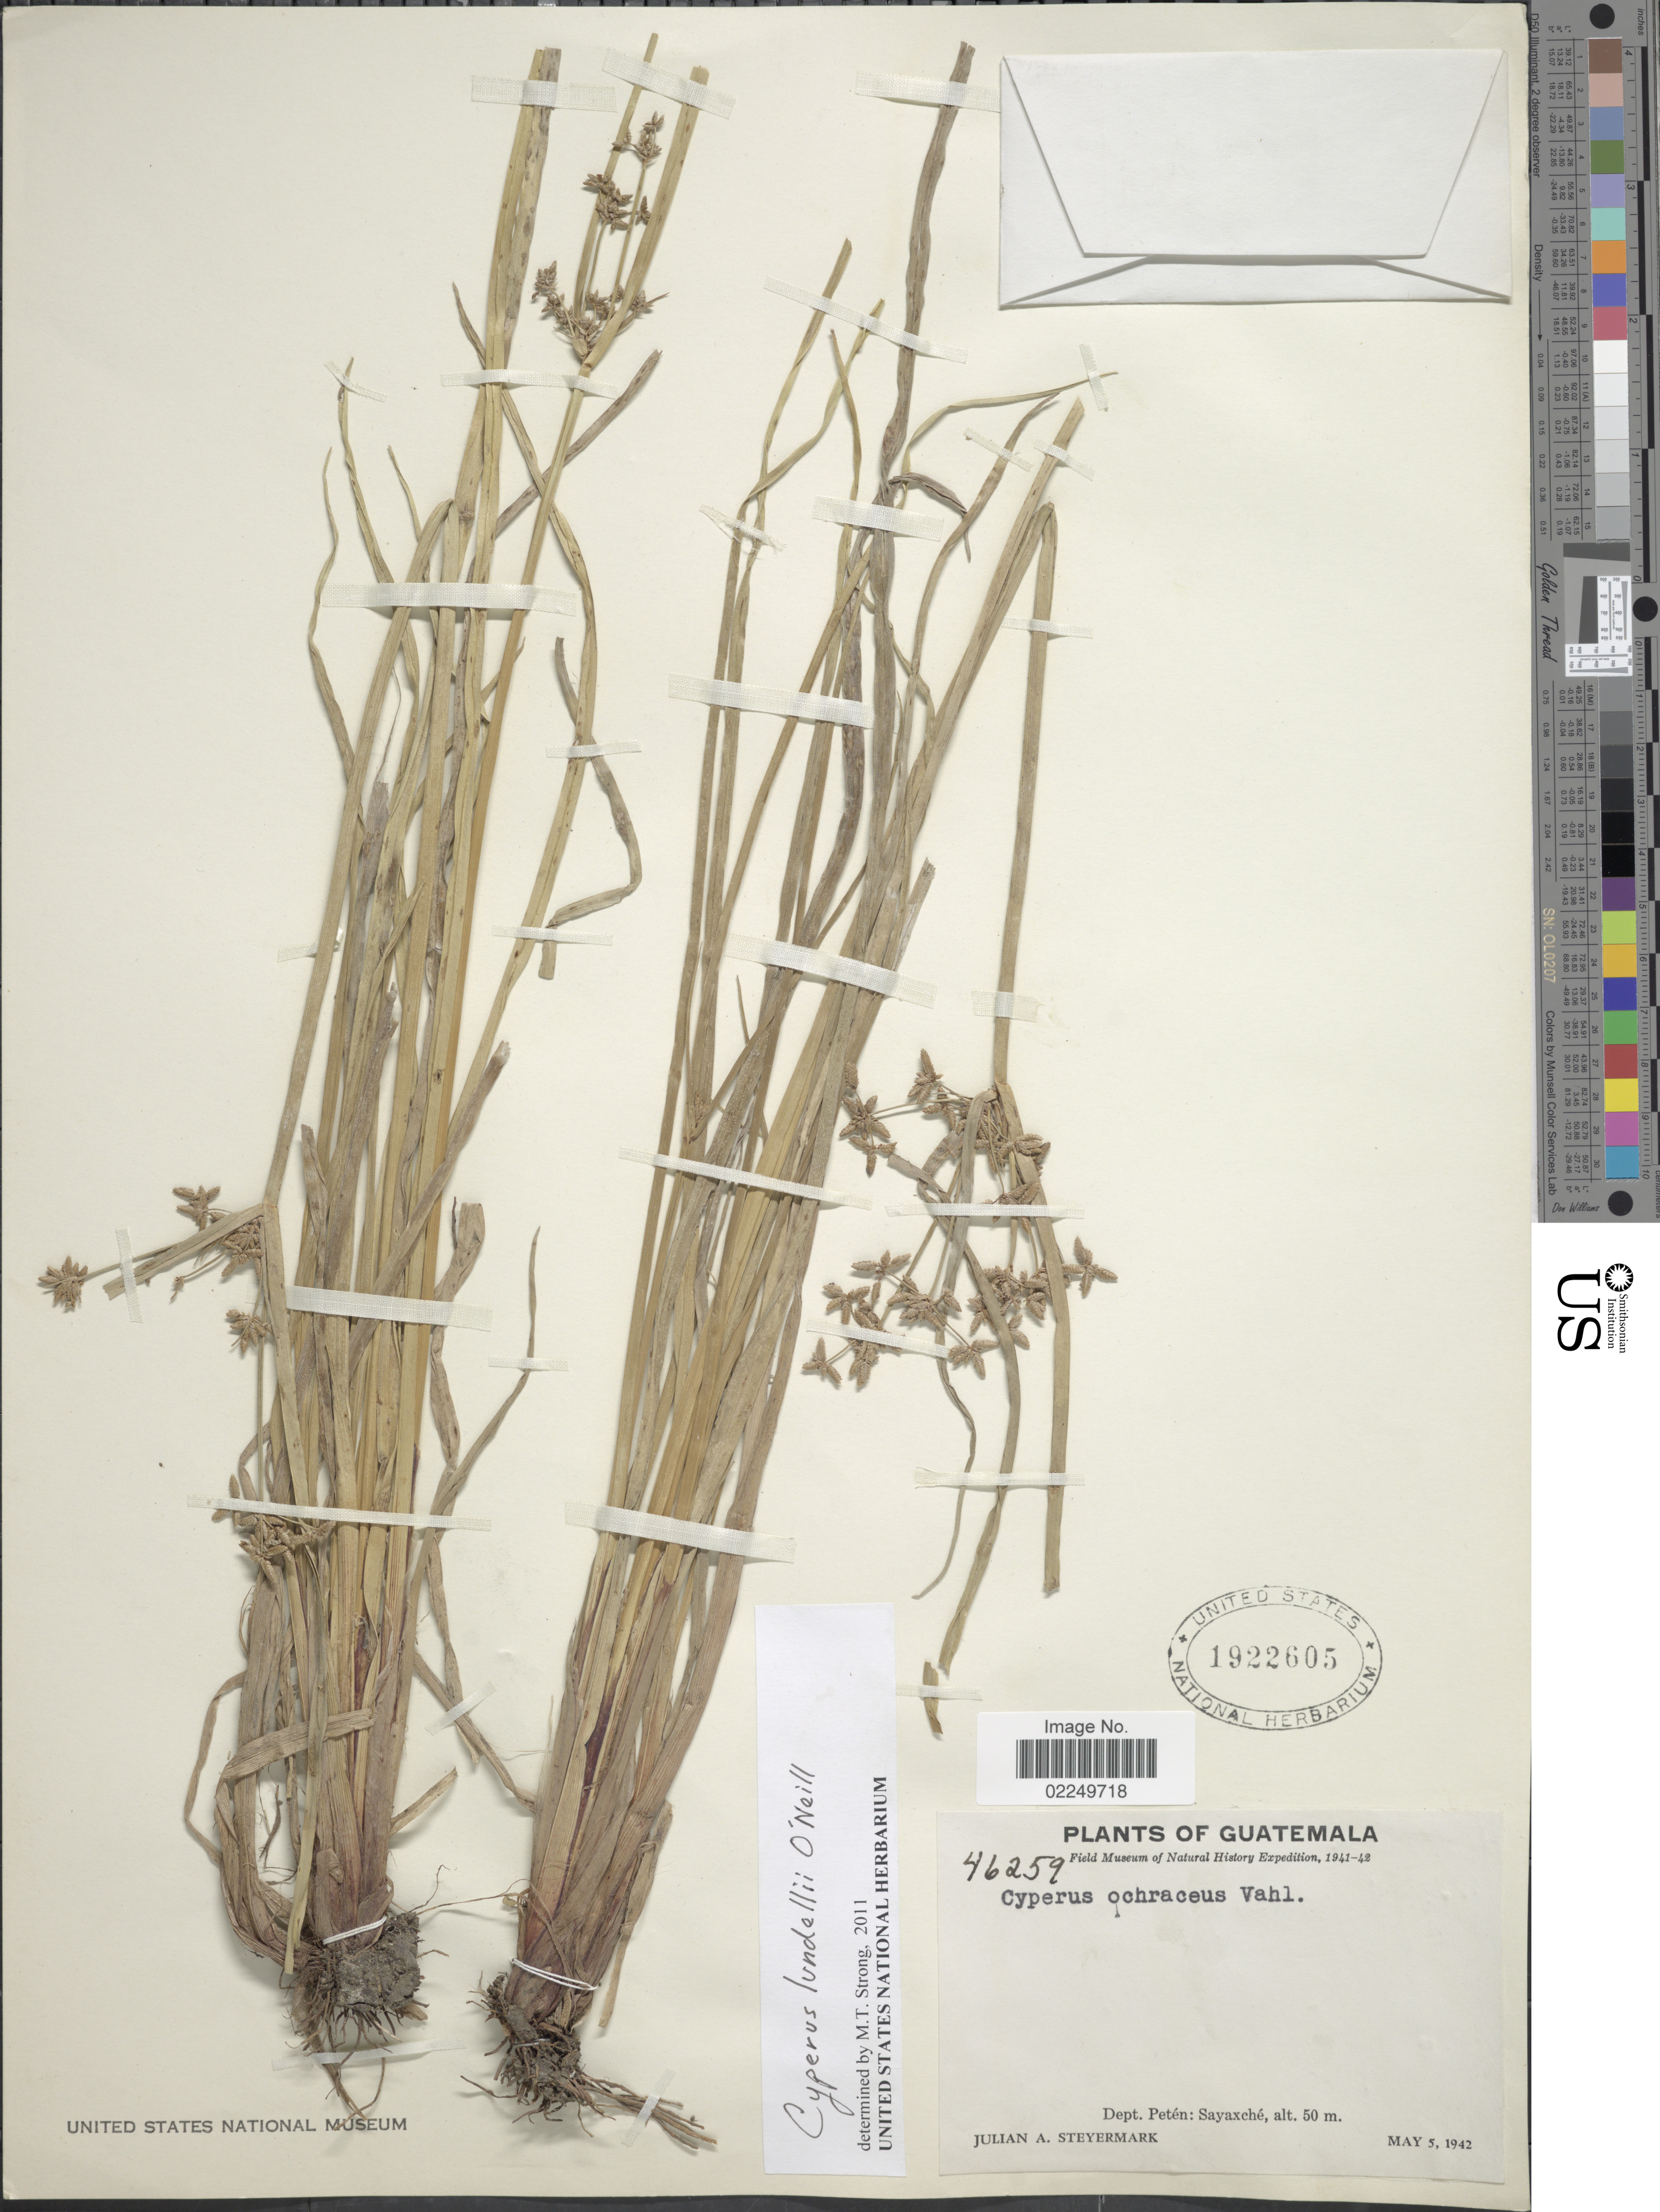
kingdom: Plantae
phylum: Tracheophyta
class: Liliopsida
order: Poales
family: Cyperaceae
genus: Cyperus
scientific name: Cyperus lundellii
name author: O'Neill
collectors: J. Steyermark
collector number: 46259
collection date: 1942-05-05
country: Guatemala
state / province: El Petén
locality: Dept. Peten: Sayaxche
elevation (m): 50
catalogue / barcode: US 1922605